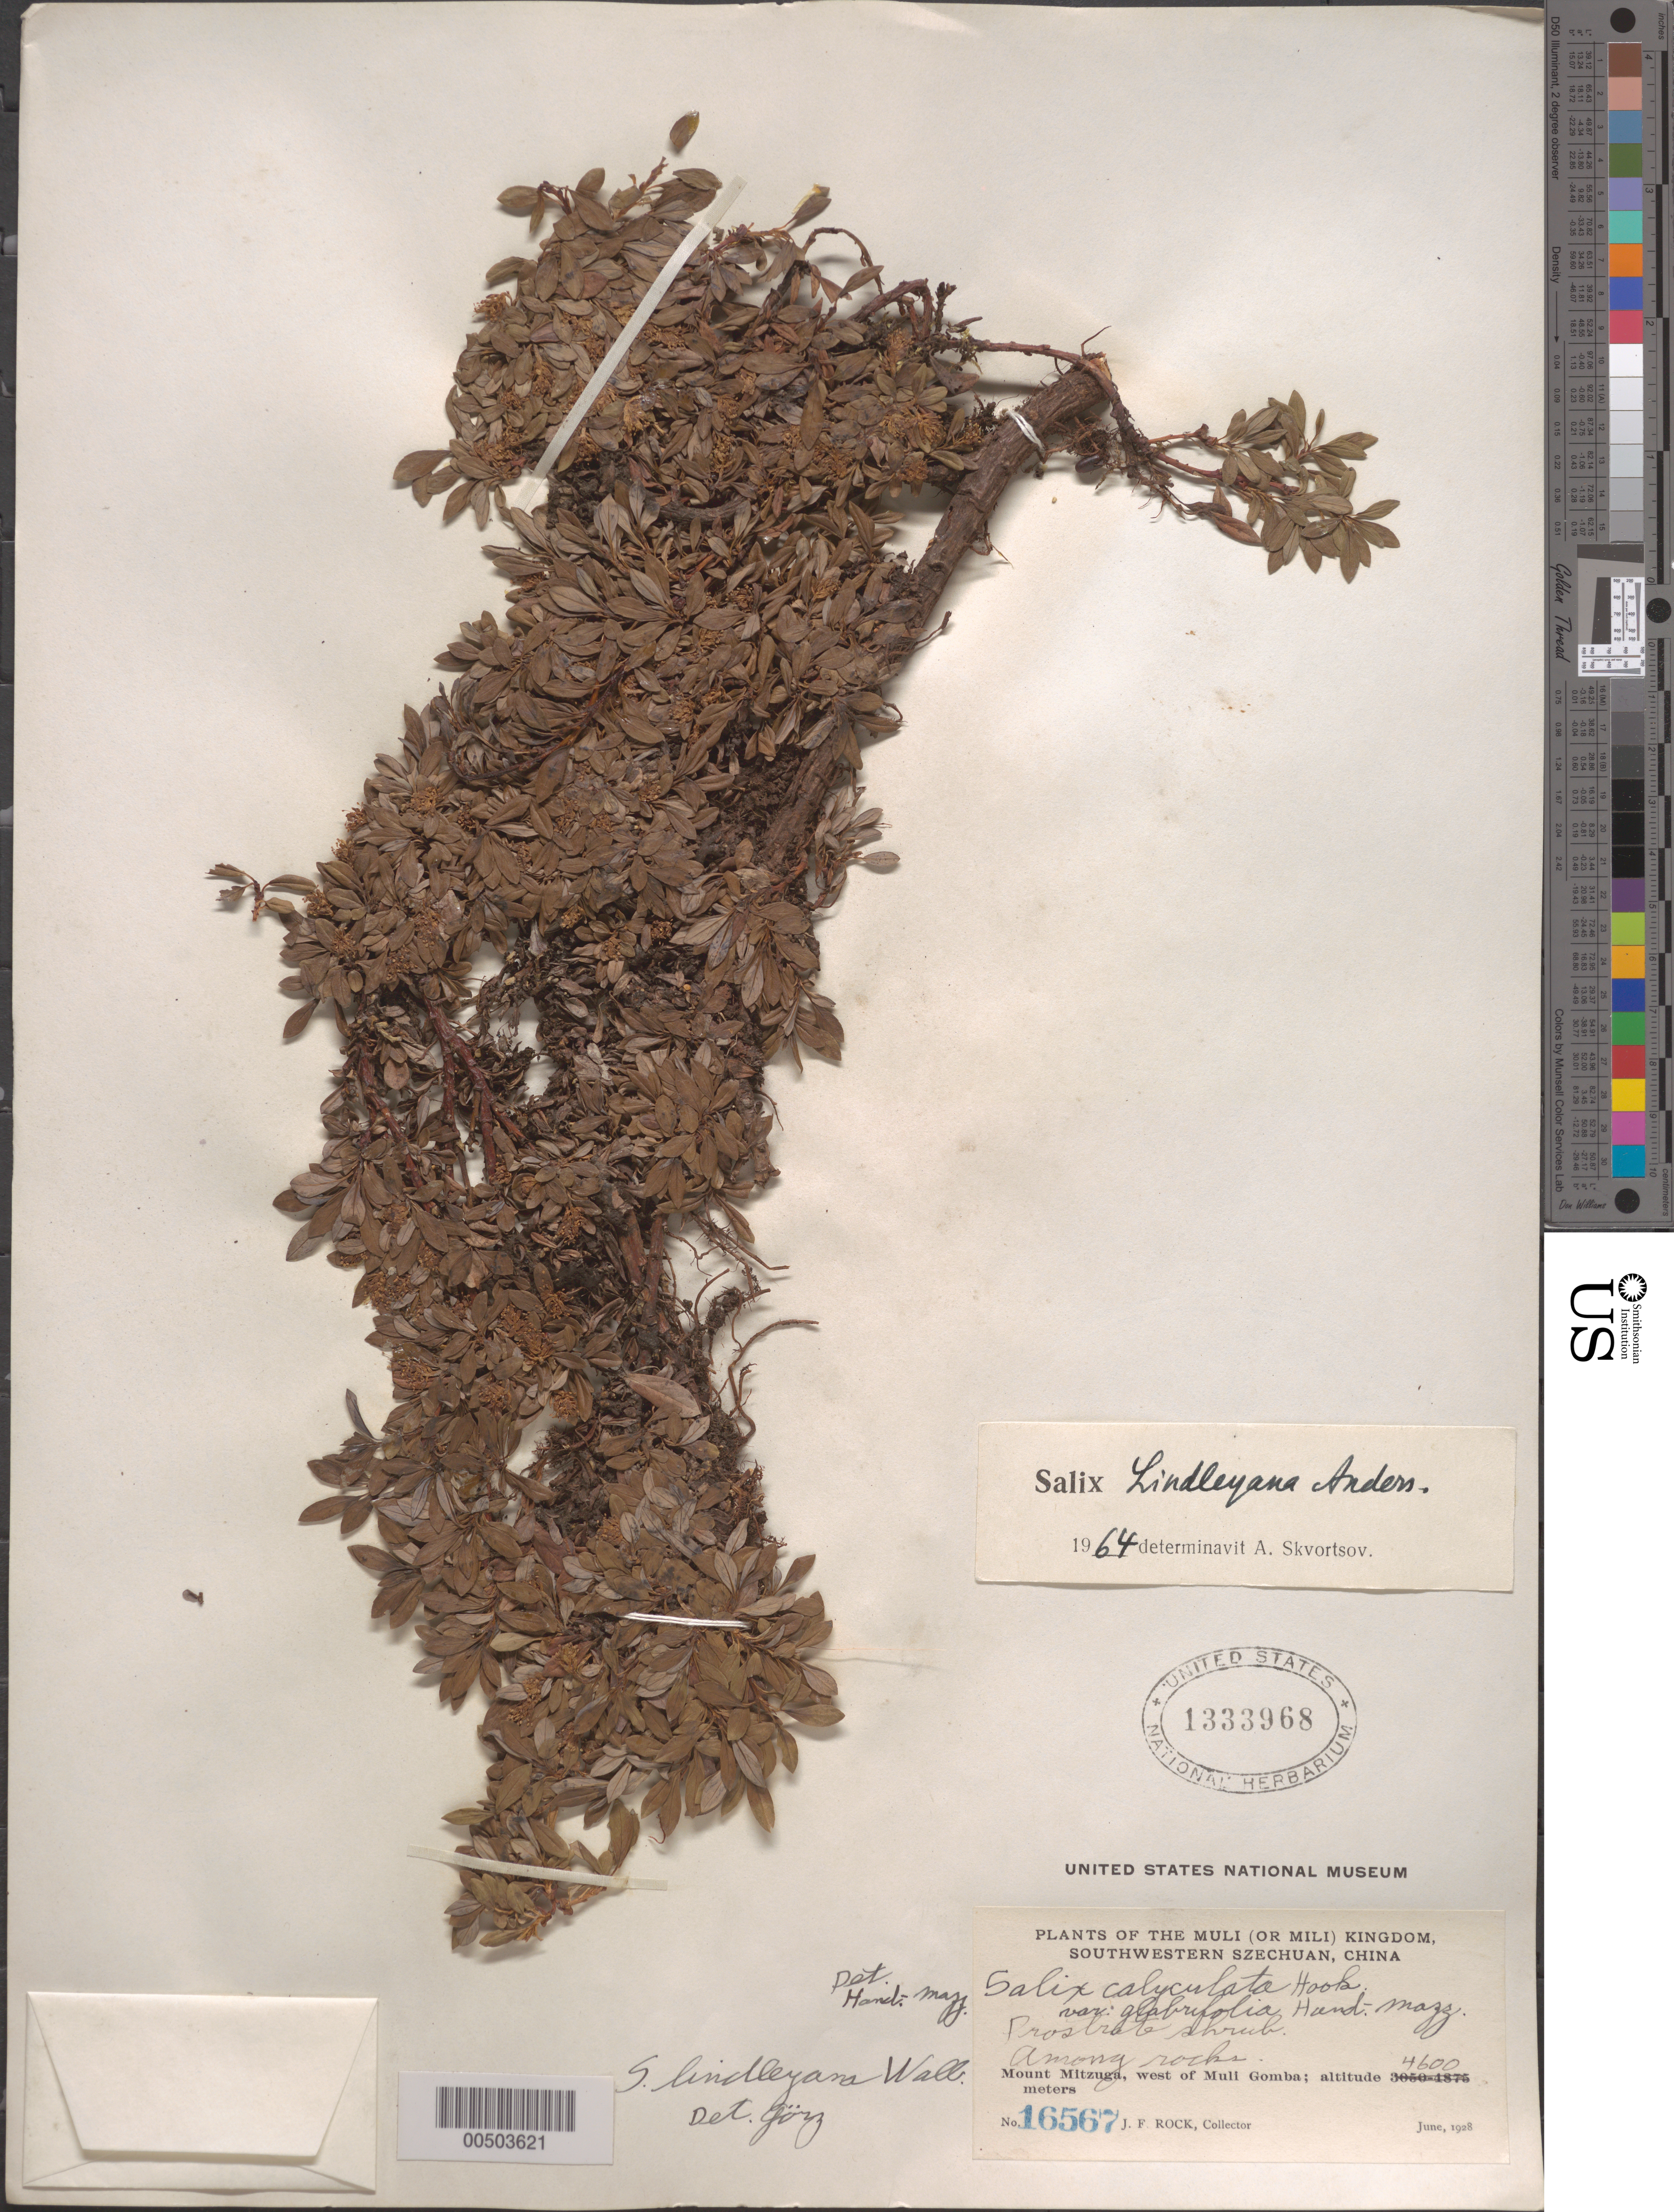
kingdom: Plantae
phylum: Tracheophyta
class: Magnoliopsida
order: Malpighiales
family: Salicaceae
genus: Salix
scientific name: Salix lindleyana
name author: Wall. ex Andersson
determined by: Skvortsov, A. K.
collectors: J. F. Rock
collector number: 16567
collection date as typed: Jun 1928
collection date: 1928-06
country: China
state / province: Sichuan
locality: Mount Mitzuga, west of Muli Gomba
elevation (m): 4600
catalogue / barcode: US 1333968